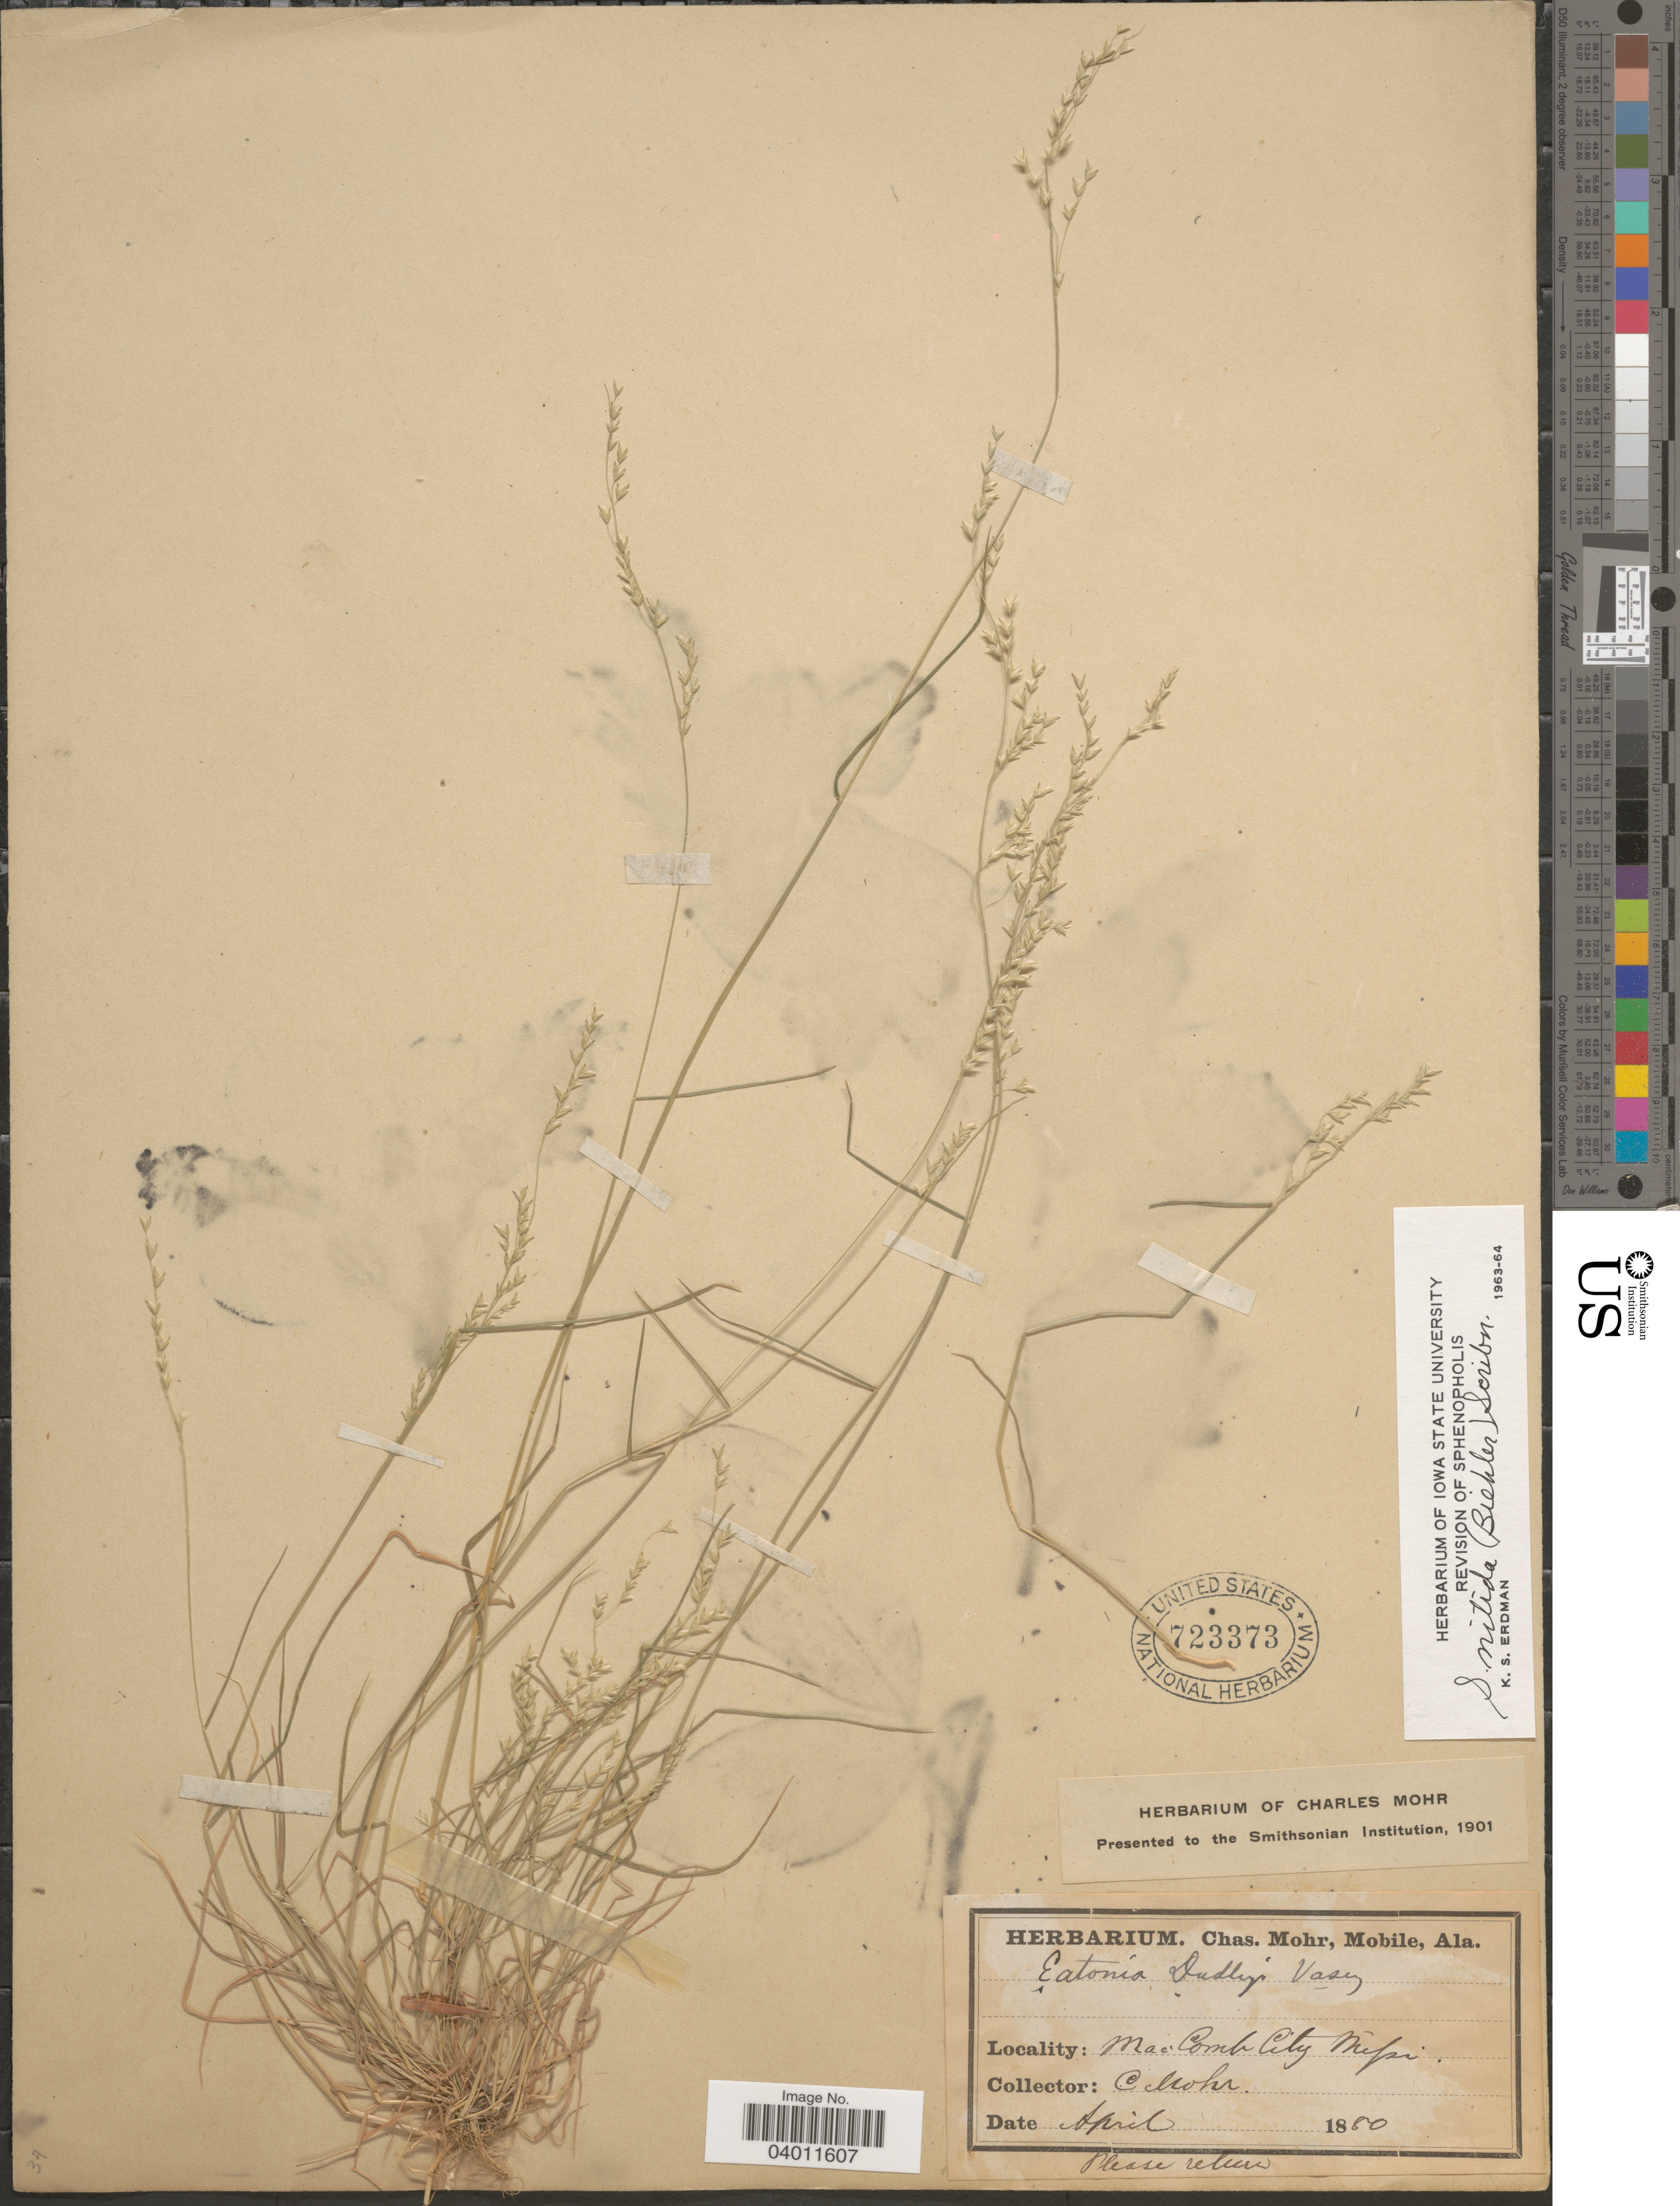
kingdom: Plantae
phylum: Tracheophyta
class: Liliopsida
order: Poales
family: Poaceae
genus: Sphenopholis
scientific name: Sphenopholis nitida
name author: (Biehler) Scribn.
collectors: Mohr, C. T. (herbarium)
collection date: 1880-04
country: United States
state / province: Mississippi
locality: MacComb City.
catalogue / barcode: US 723373